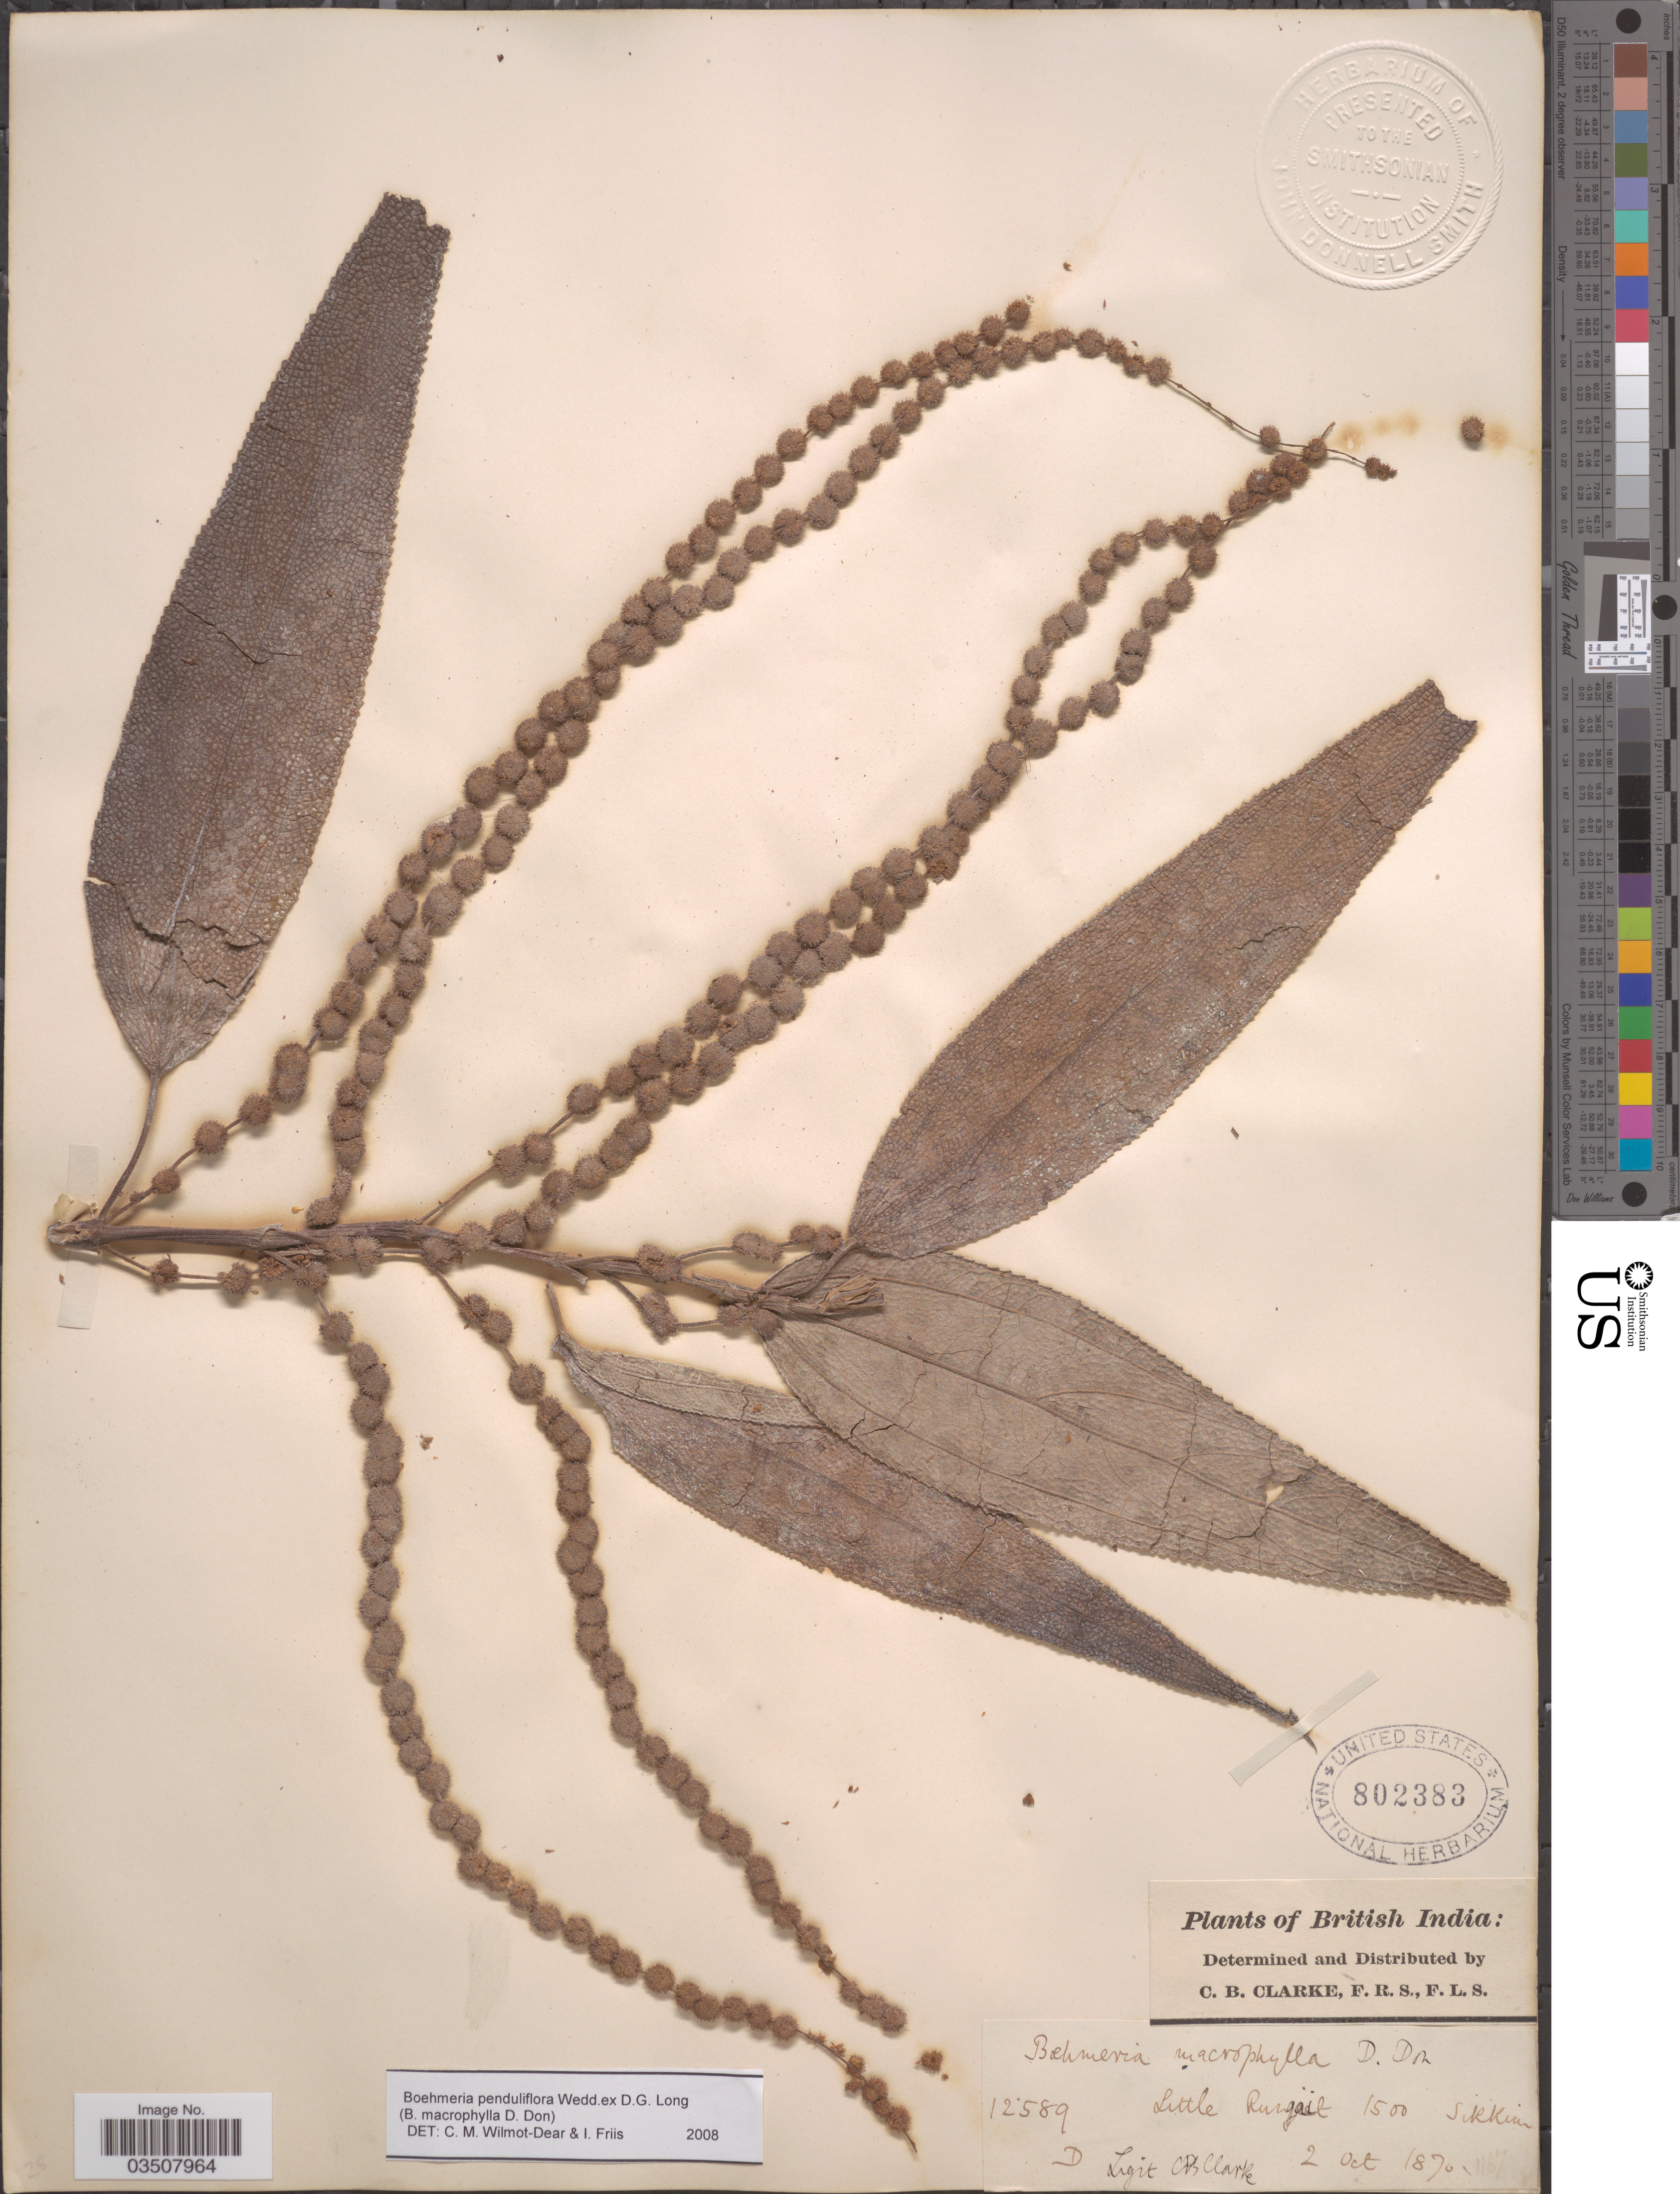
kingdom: Plantae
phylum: Tracheophyta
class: Magnoliopsida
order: Rosales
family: Urticaceae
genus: Boehmeria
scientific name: Boehmeria penduliflora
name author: Wedd. ex D.G. Long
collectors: C. B. Clarke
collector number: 12589D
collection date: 1870-10-02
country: India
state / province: Sikkim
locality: British India. Little Rungaït.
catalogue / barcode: US 802383